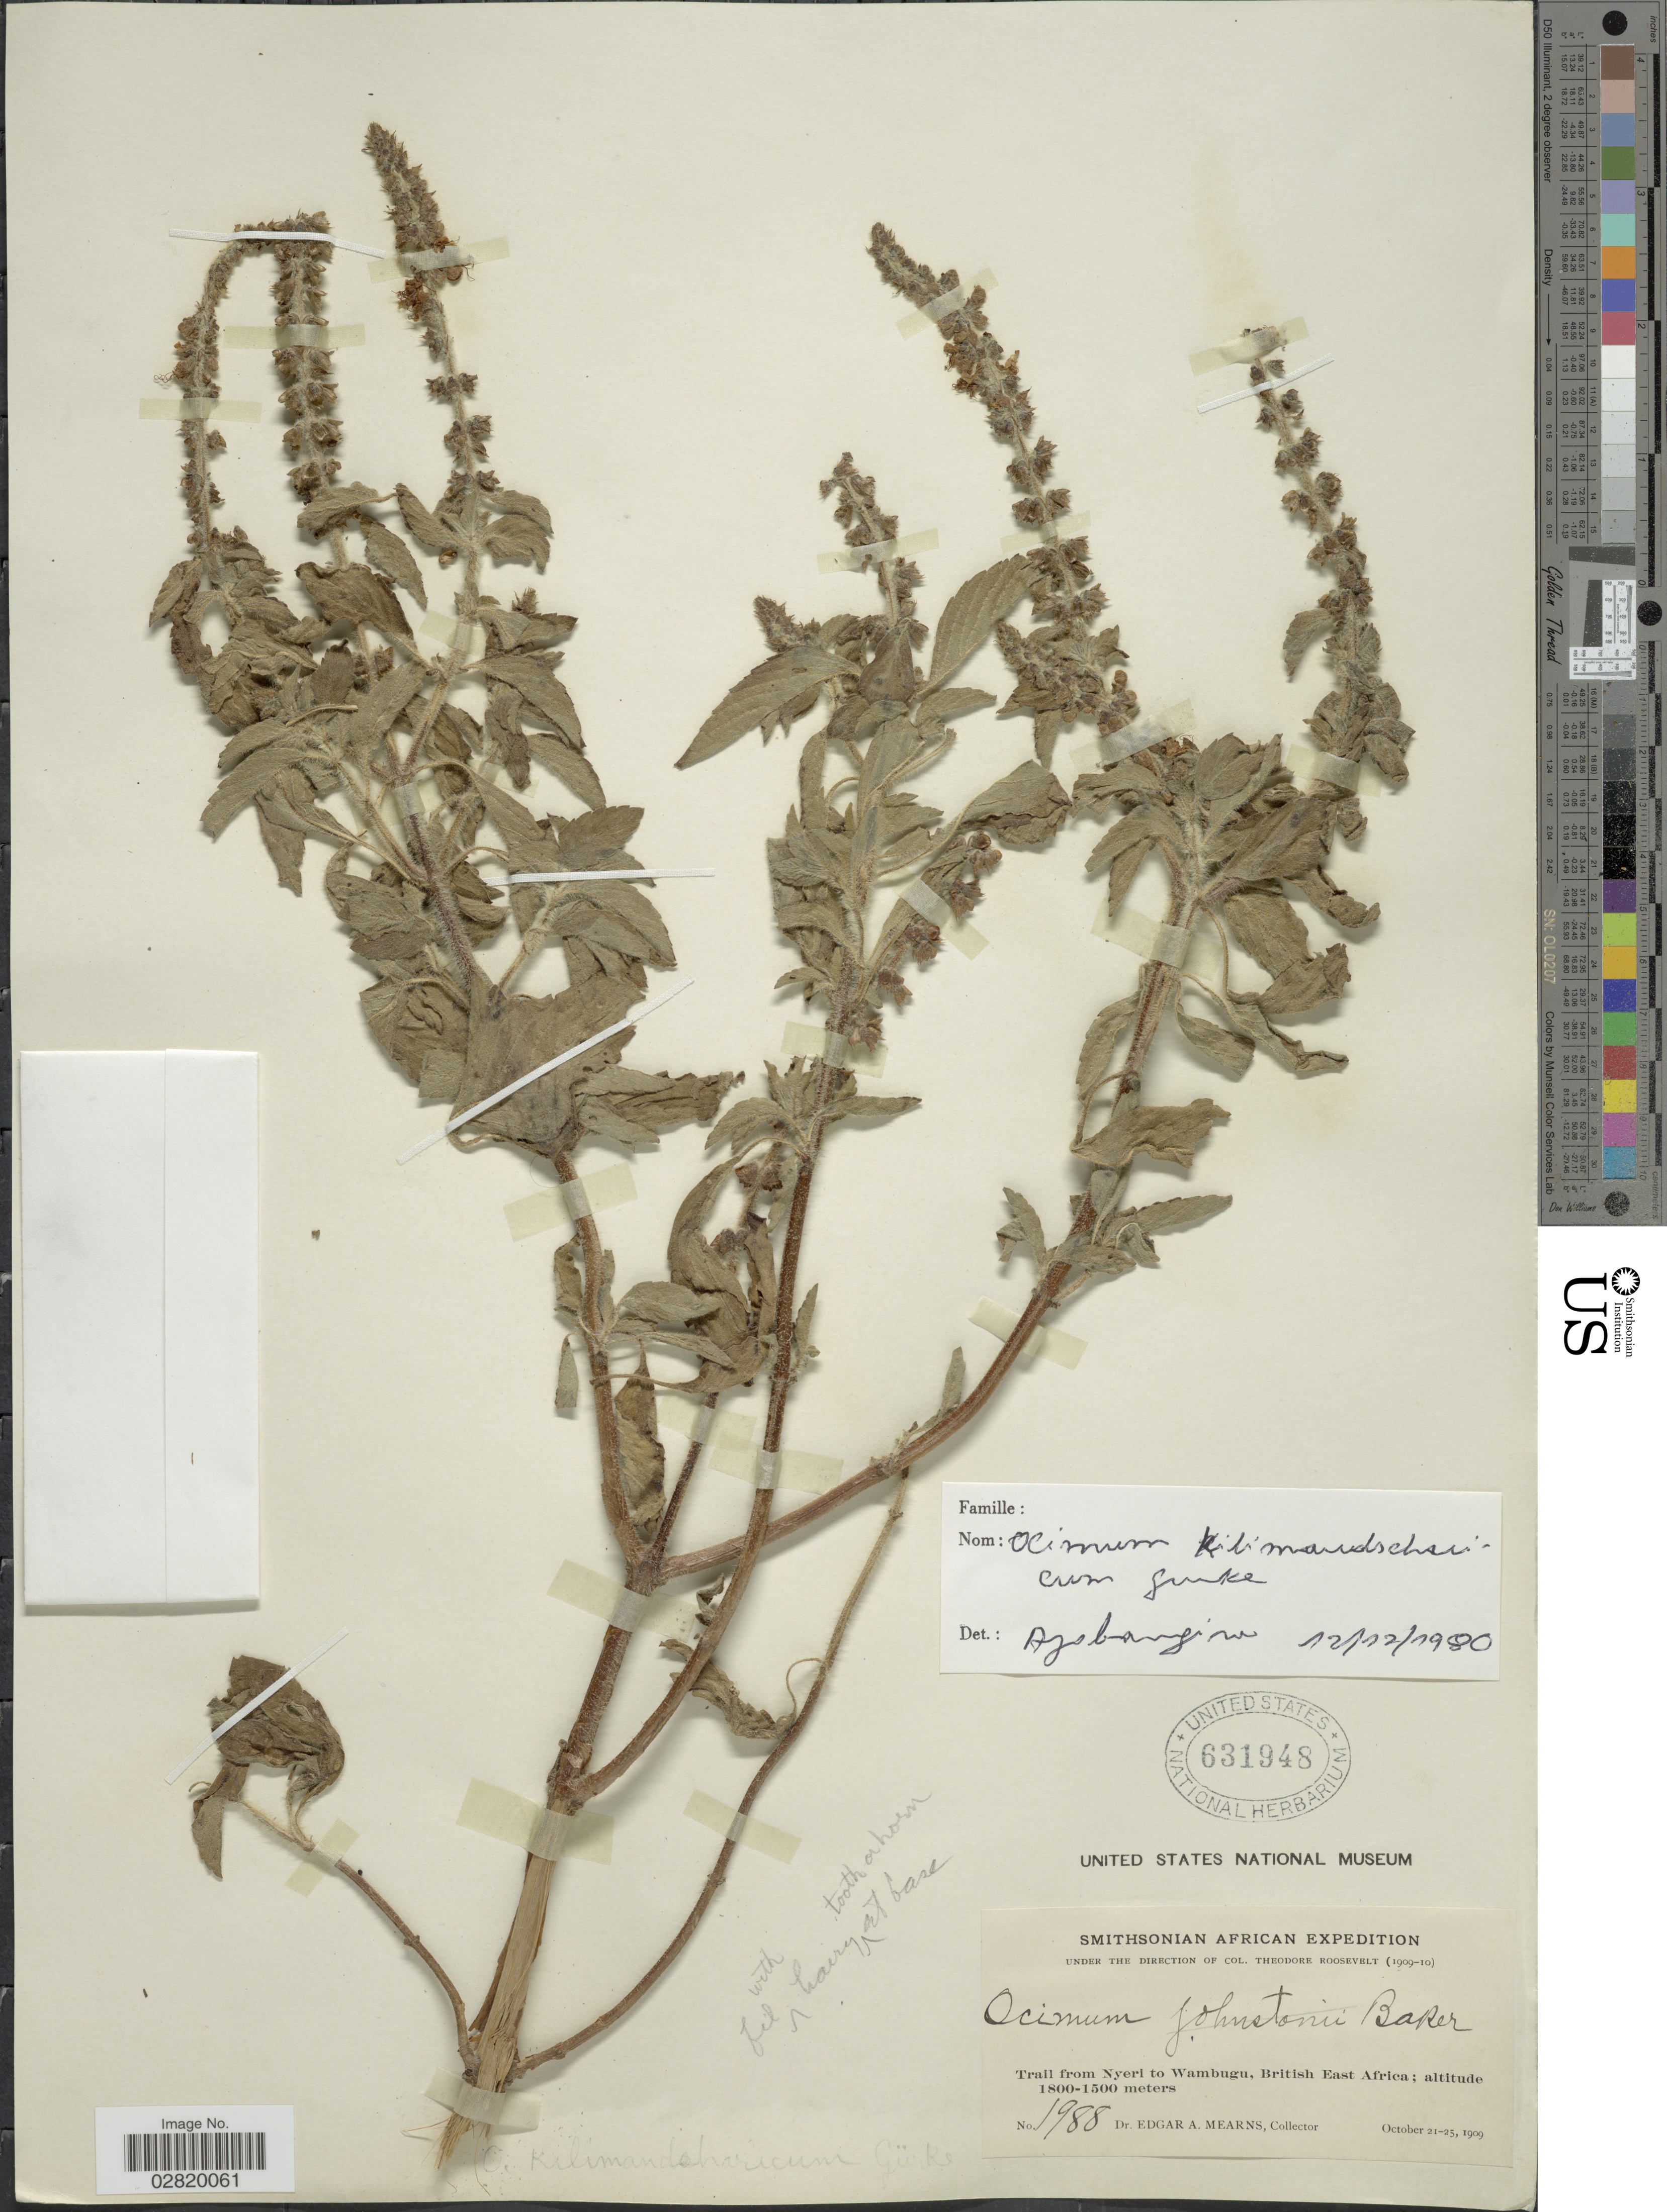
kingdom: Plantae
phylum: Tracheophyta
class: Magnoliopsida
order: Lamiales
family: Lamiaceae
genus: Ocimum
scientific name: Ocimum kilimandscharicum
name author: Gürke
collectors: E. A. Mearns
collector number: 1988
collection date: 1909-10-21/1909-10-25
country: Kenya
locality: Trail from Nyeri to Wambugu, British East Africa.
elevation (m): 1500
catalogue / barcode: US 631948